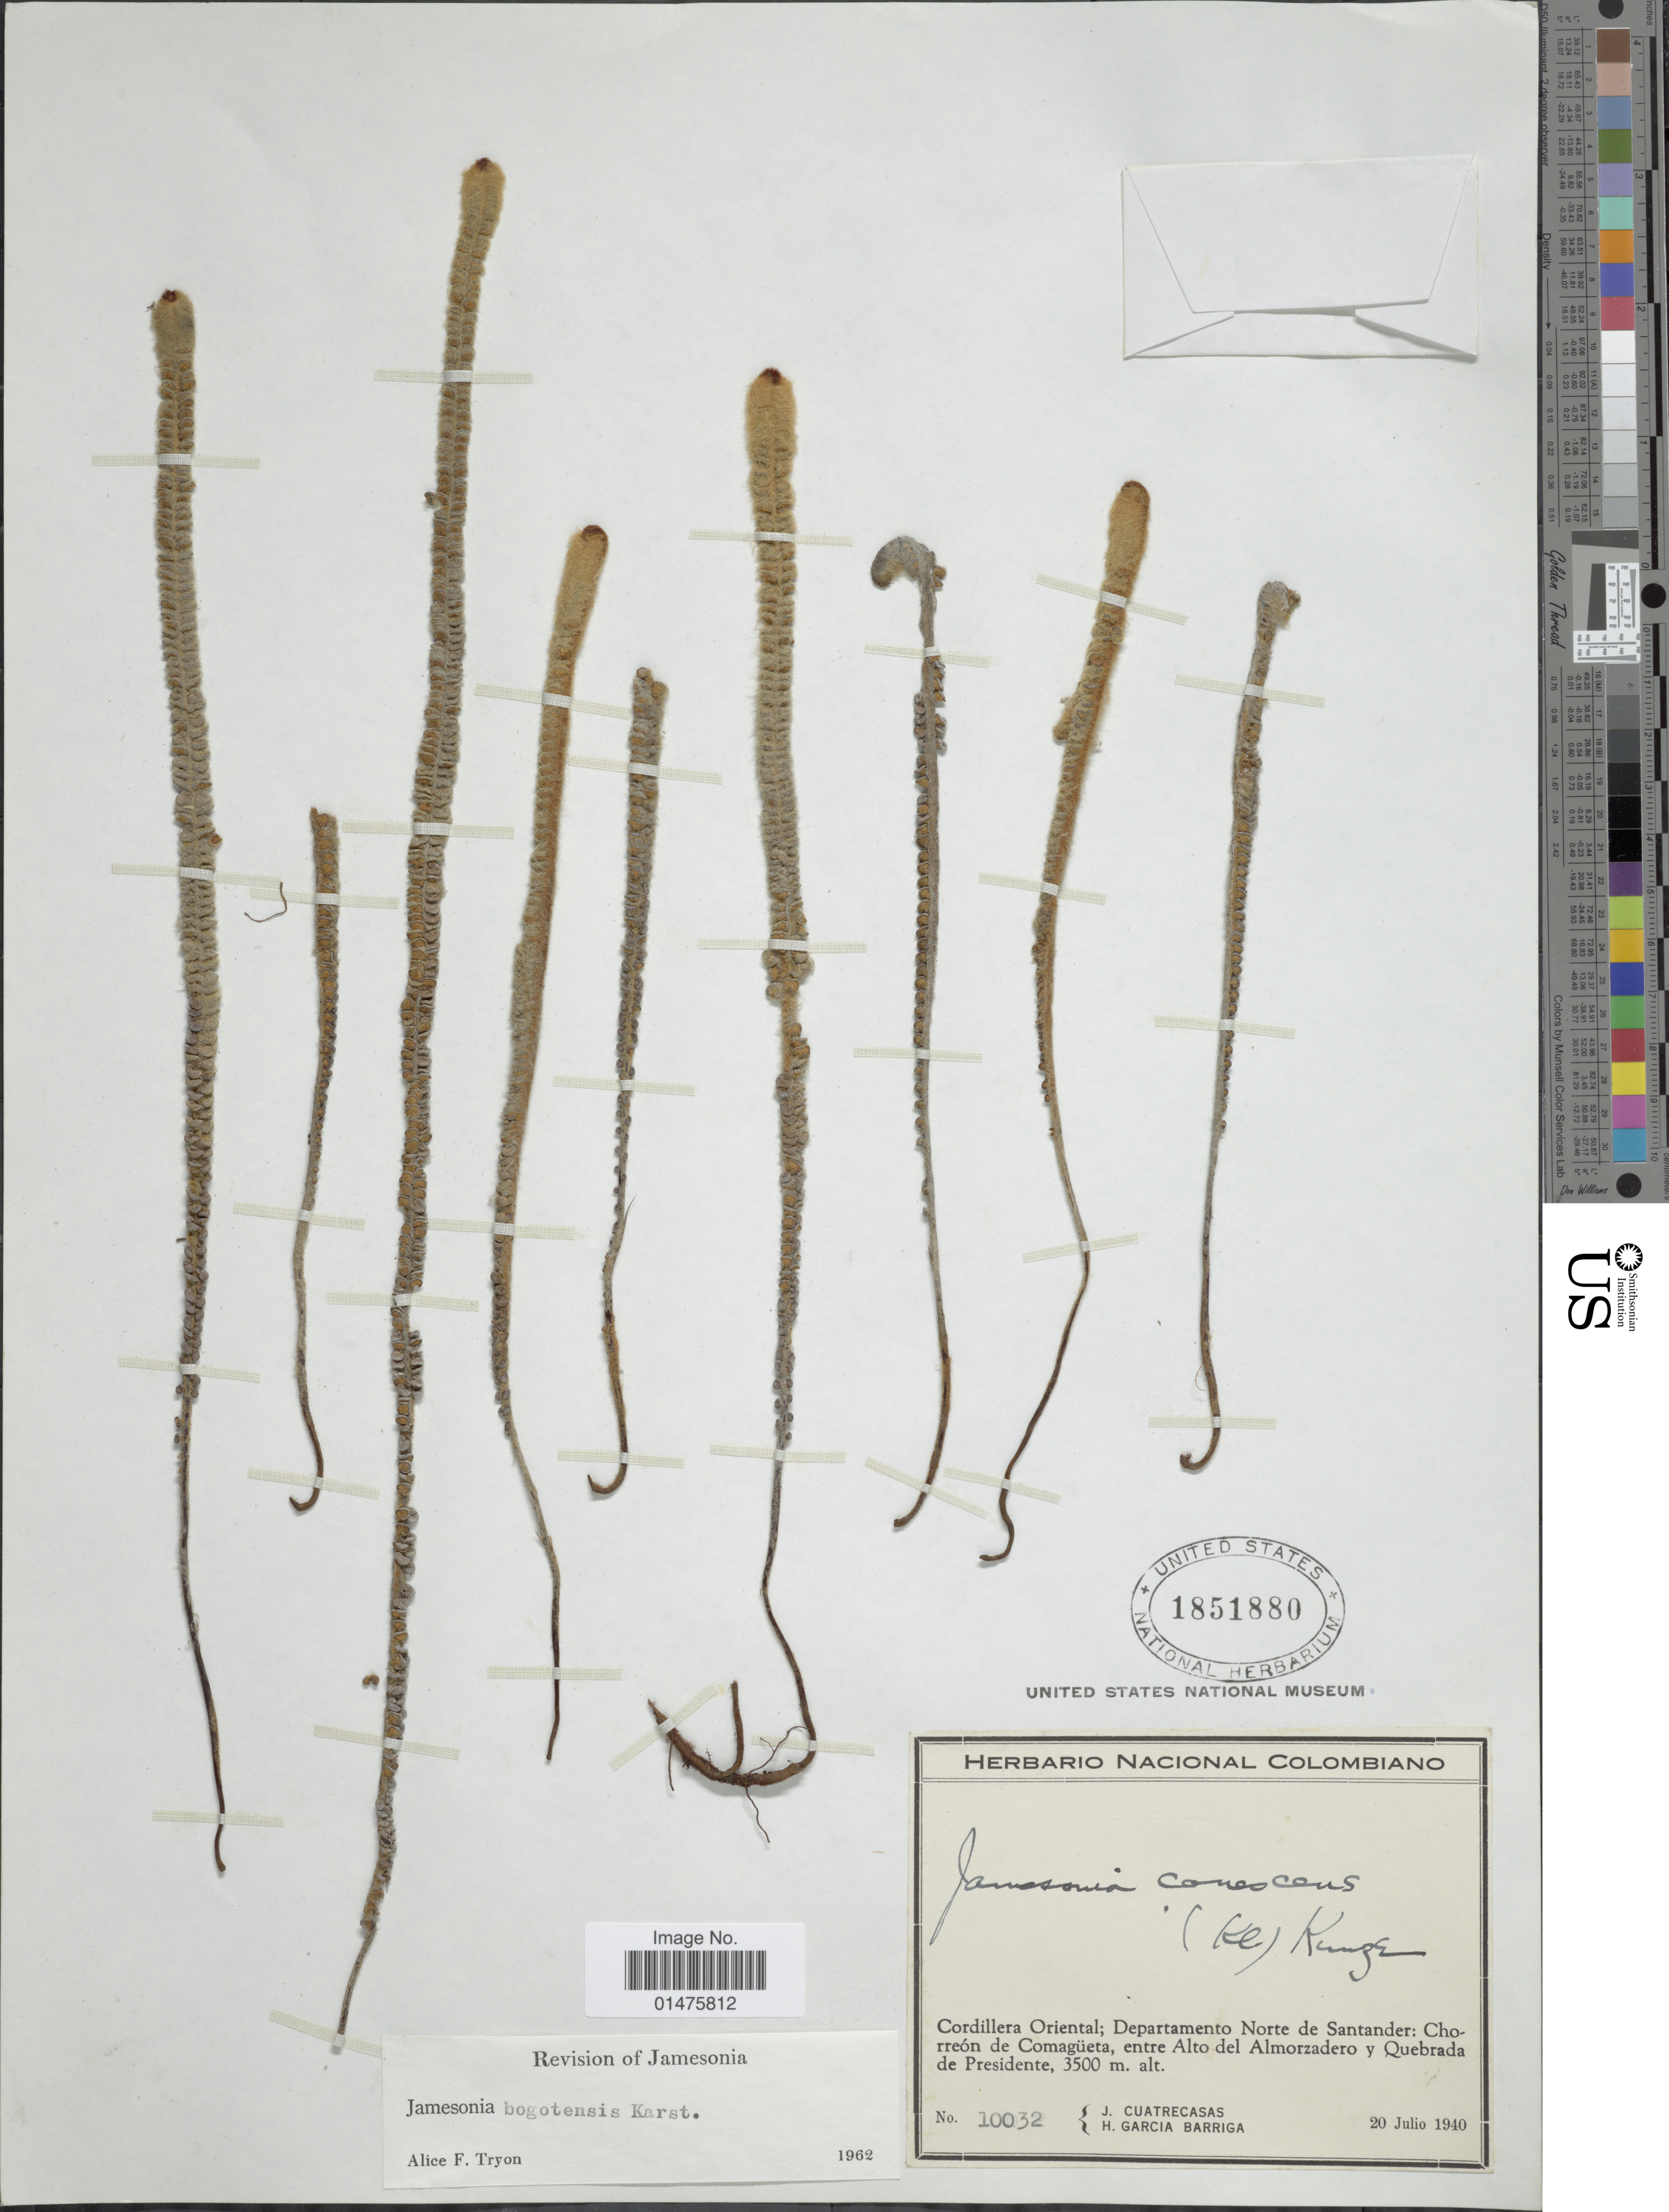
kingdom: Plantae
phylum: Tracheophyta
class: Polypodiopsida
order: Polypodiales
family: Pteridaceae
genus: Jamesonia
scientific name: Jamesonia bogotensis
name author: H. Karst.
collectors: J. Cuatrecasas & H. García Barriga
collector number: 10032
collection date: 1940-07-20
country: Colombia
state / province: Norte de Santander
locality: Cordillera Oriental; Departamento Norte de Santander: Chorreón de Comagüeta, netre Alto del Almorzadero y Quebrada de Presidente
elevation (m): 3500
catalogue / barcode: US 1851880